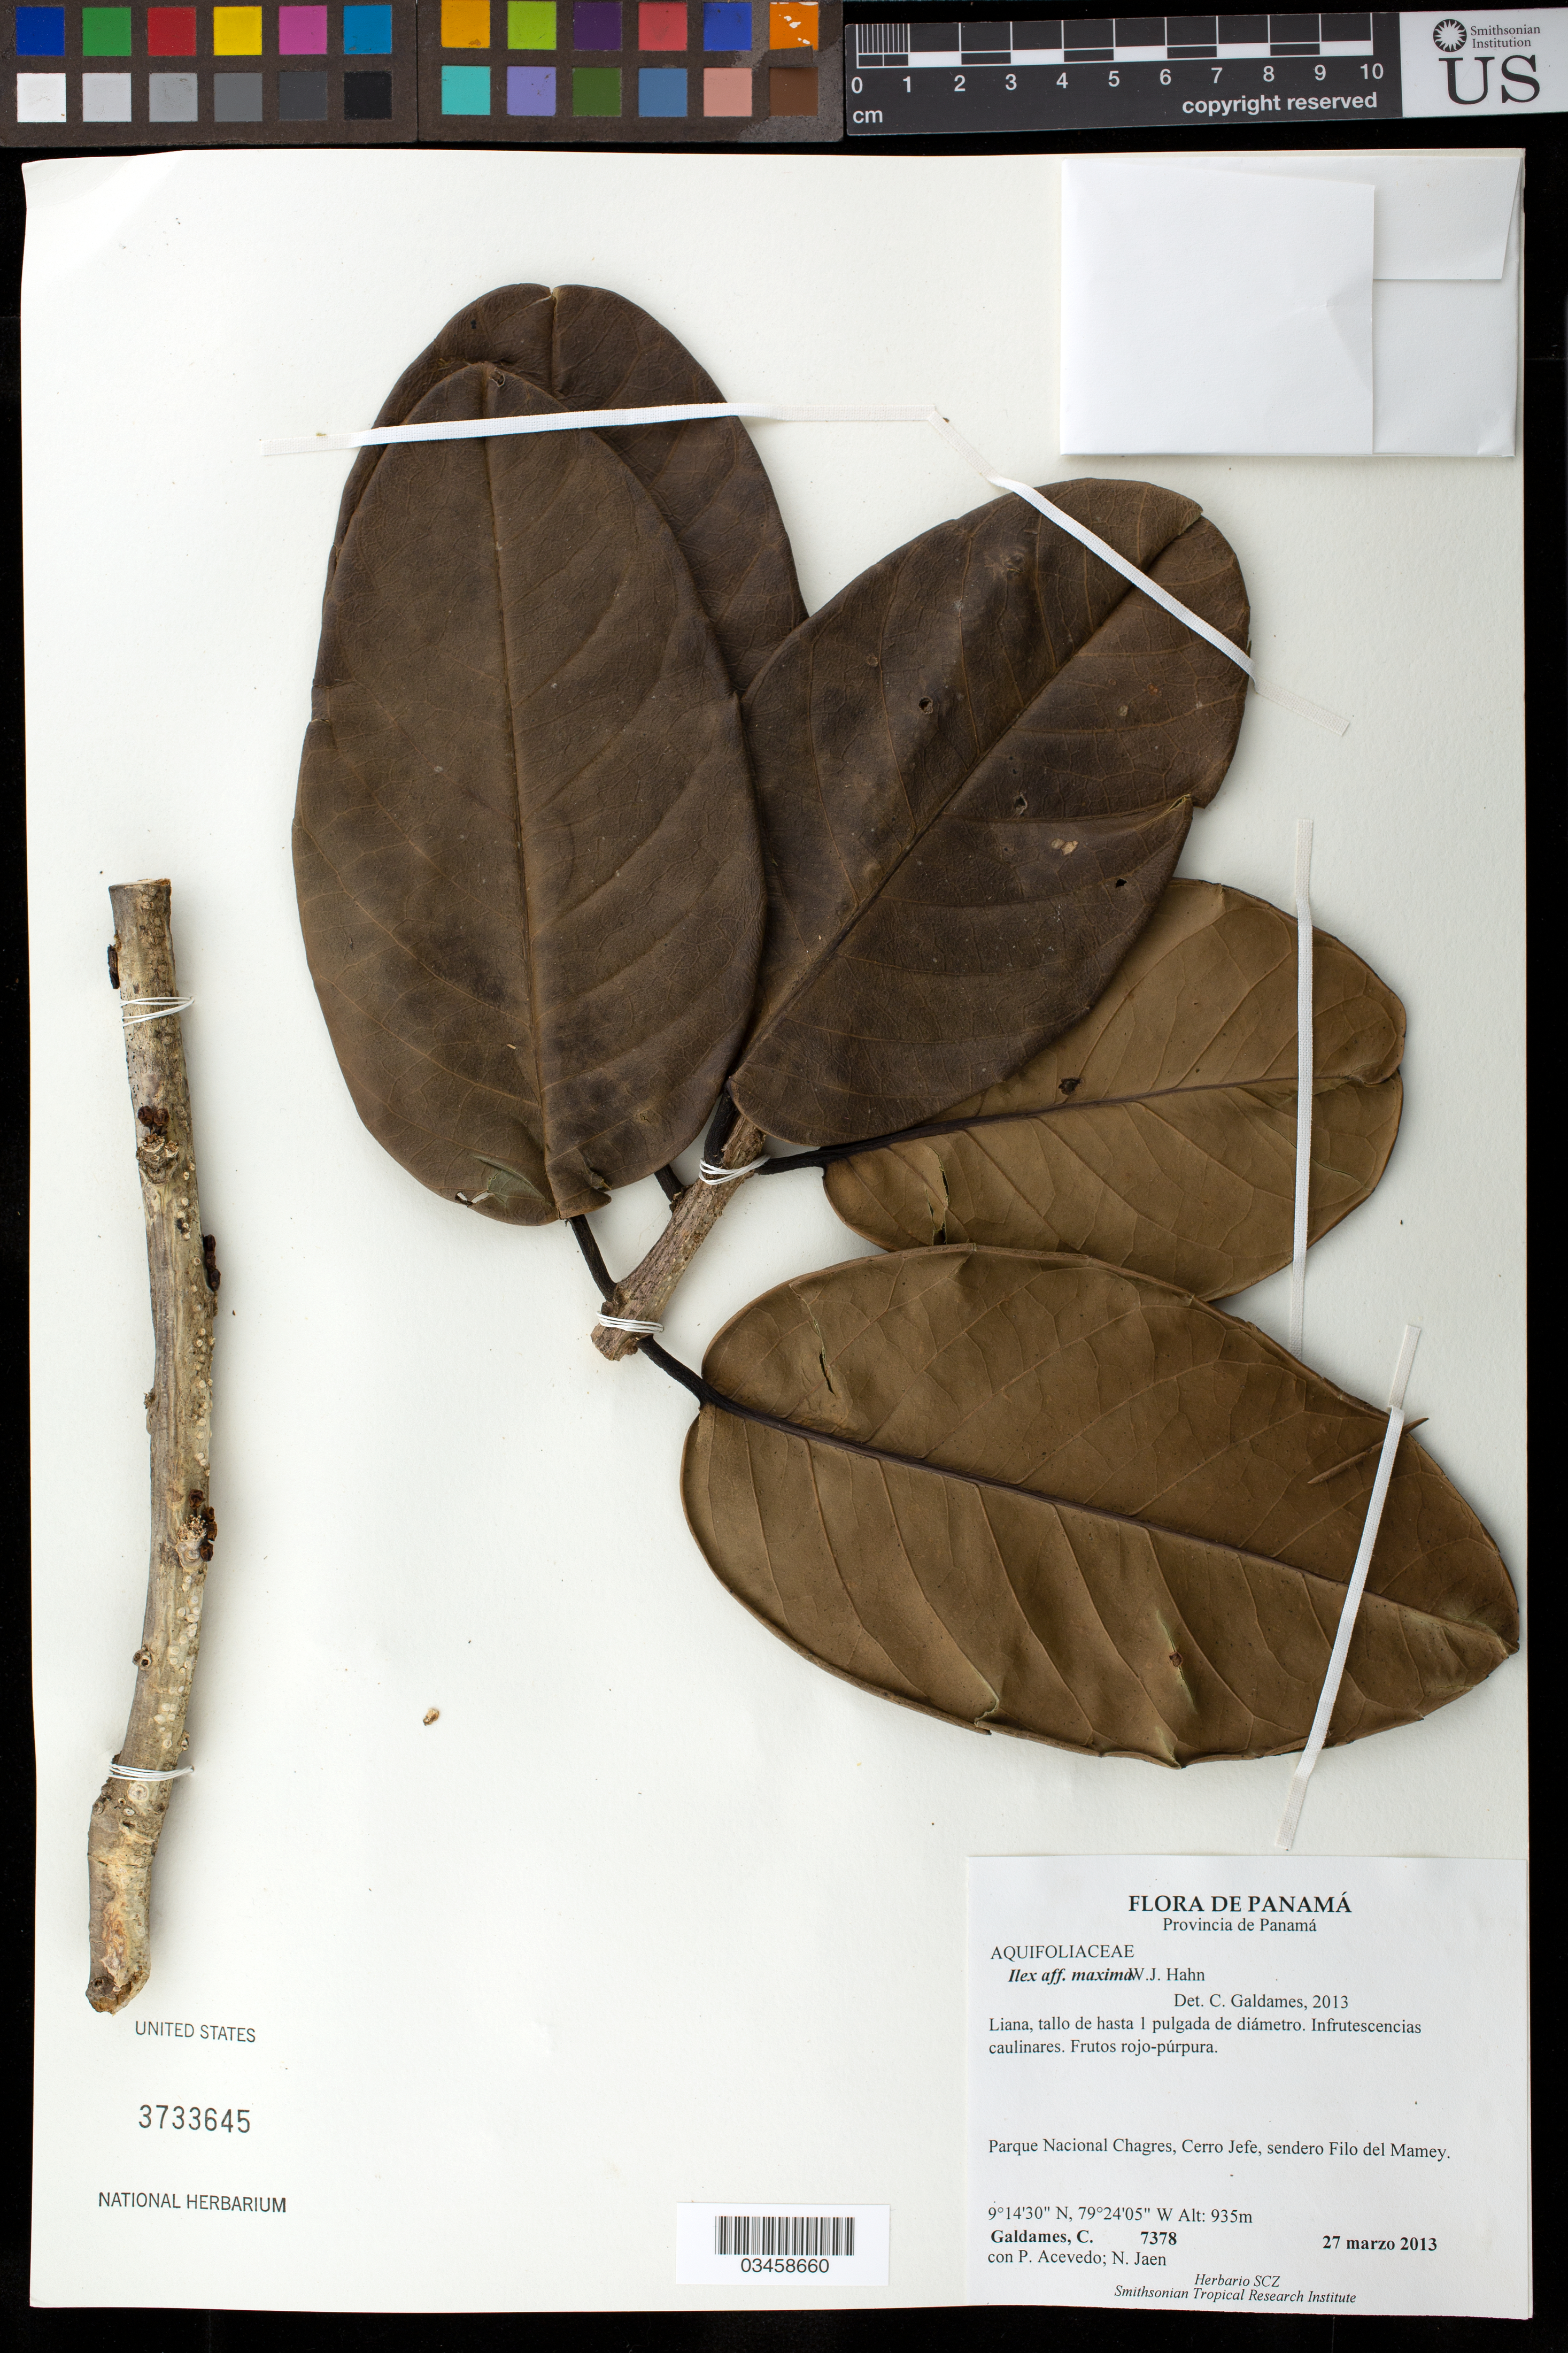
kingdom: Plantae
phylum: Tracheophyta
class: Magnoliopsida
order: Aquifoliales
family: Aquifoliaceae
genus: Ilex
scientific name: Ilex maxima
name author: W.J. Hahn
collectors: C. Galdames, P. Acevedo-Rodr. & N. Jaén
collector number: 7378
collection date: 2013-03-27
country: Panama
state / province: Panamá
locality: Parque Nacional Chagres, Cerro Jefe, sendero Filo del Mamey.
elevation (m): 935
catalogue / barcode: US 3733645